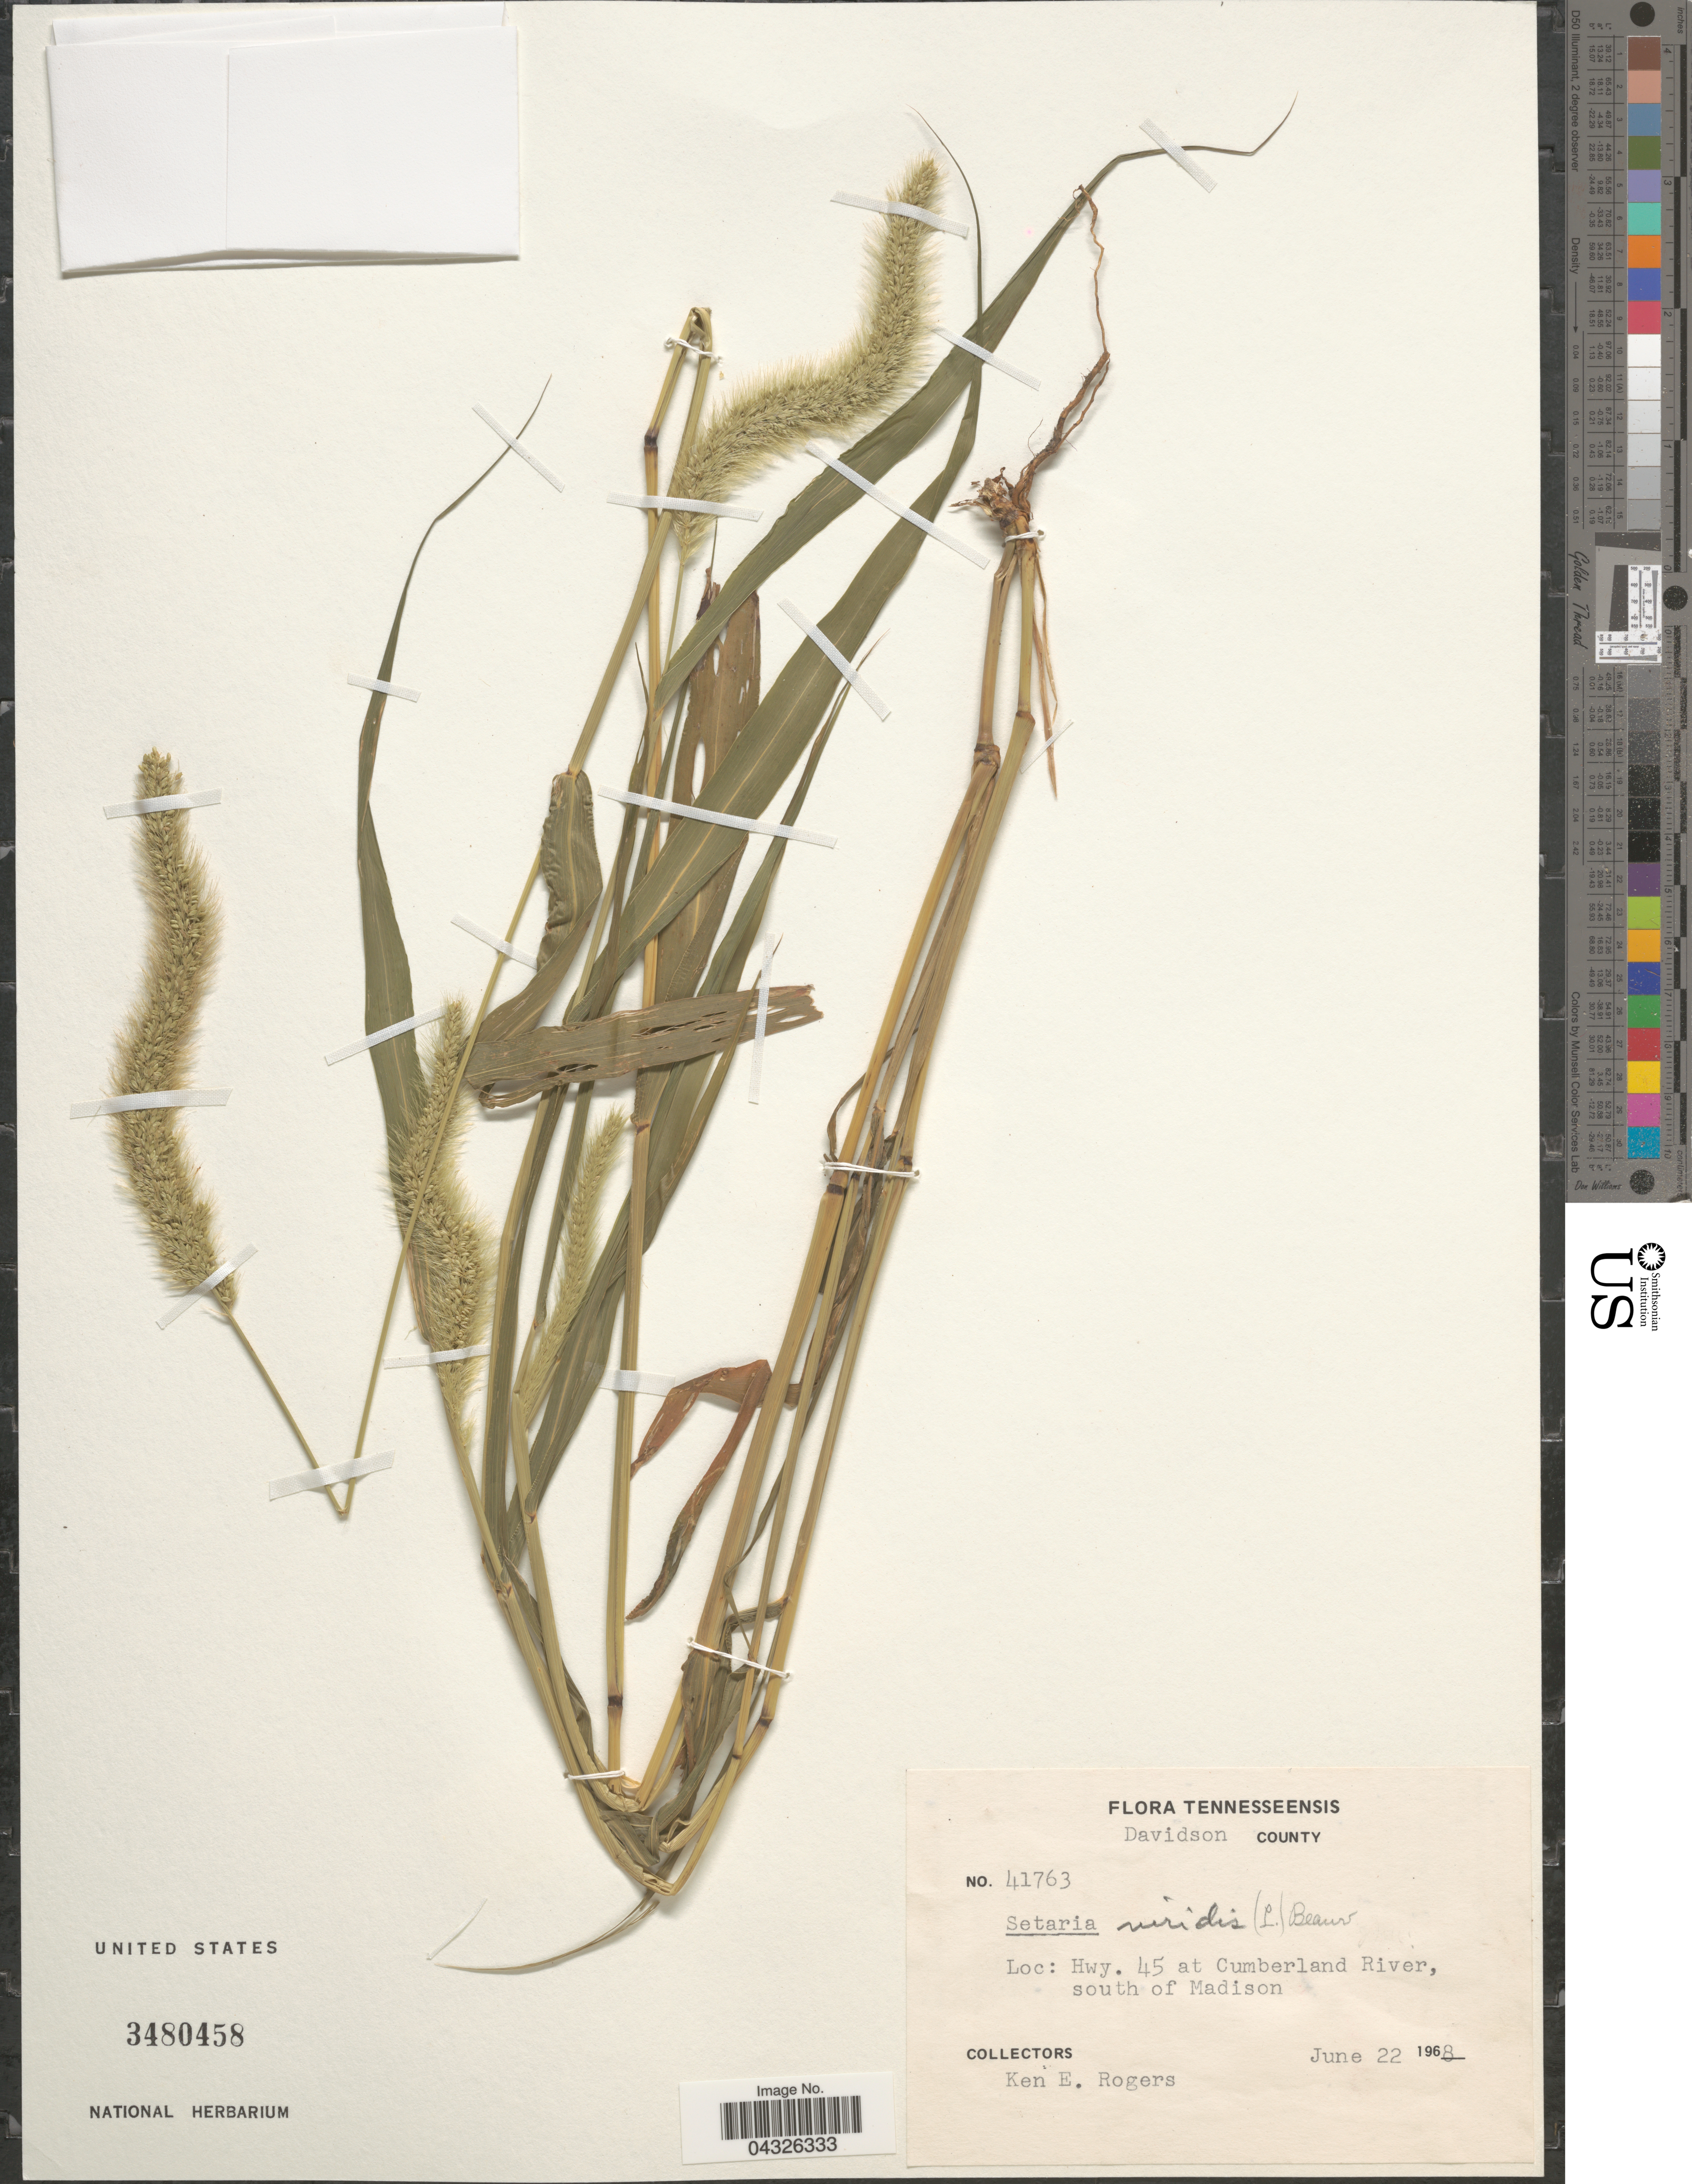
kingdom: Plantae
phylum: Tracheophyta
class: Liliopsida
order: Poales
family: Poaceae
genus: Setaria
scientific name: Setaria viridis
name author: (L.) P. Beauv.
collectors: K. Rogers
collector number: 41763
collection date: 1968-06-22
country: United States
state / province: Tennessee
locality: Tennesseensis. Davidson County. Hwy. 45 at Cumberland River, south of Madison.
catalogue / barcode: US 3480458